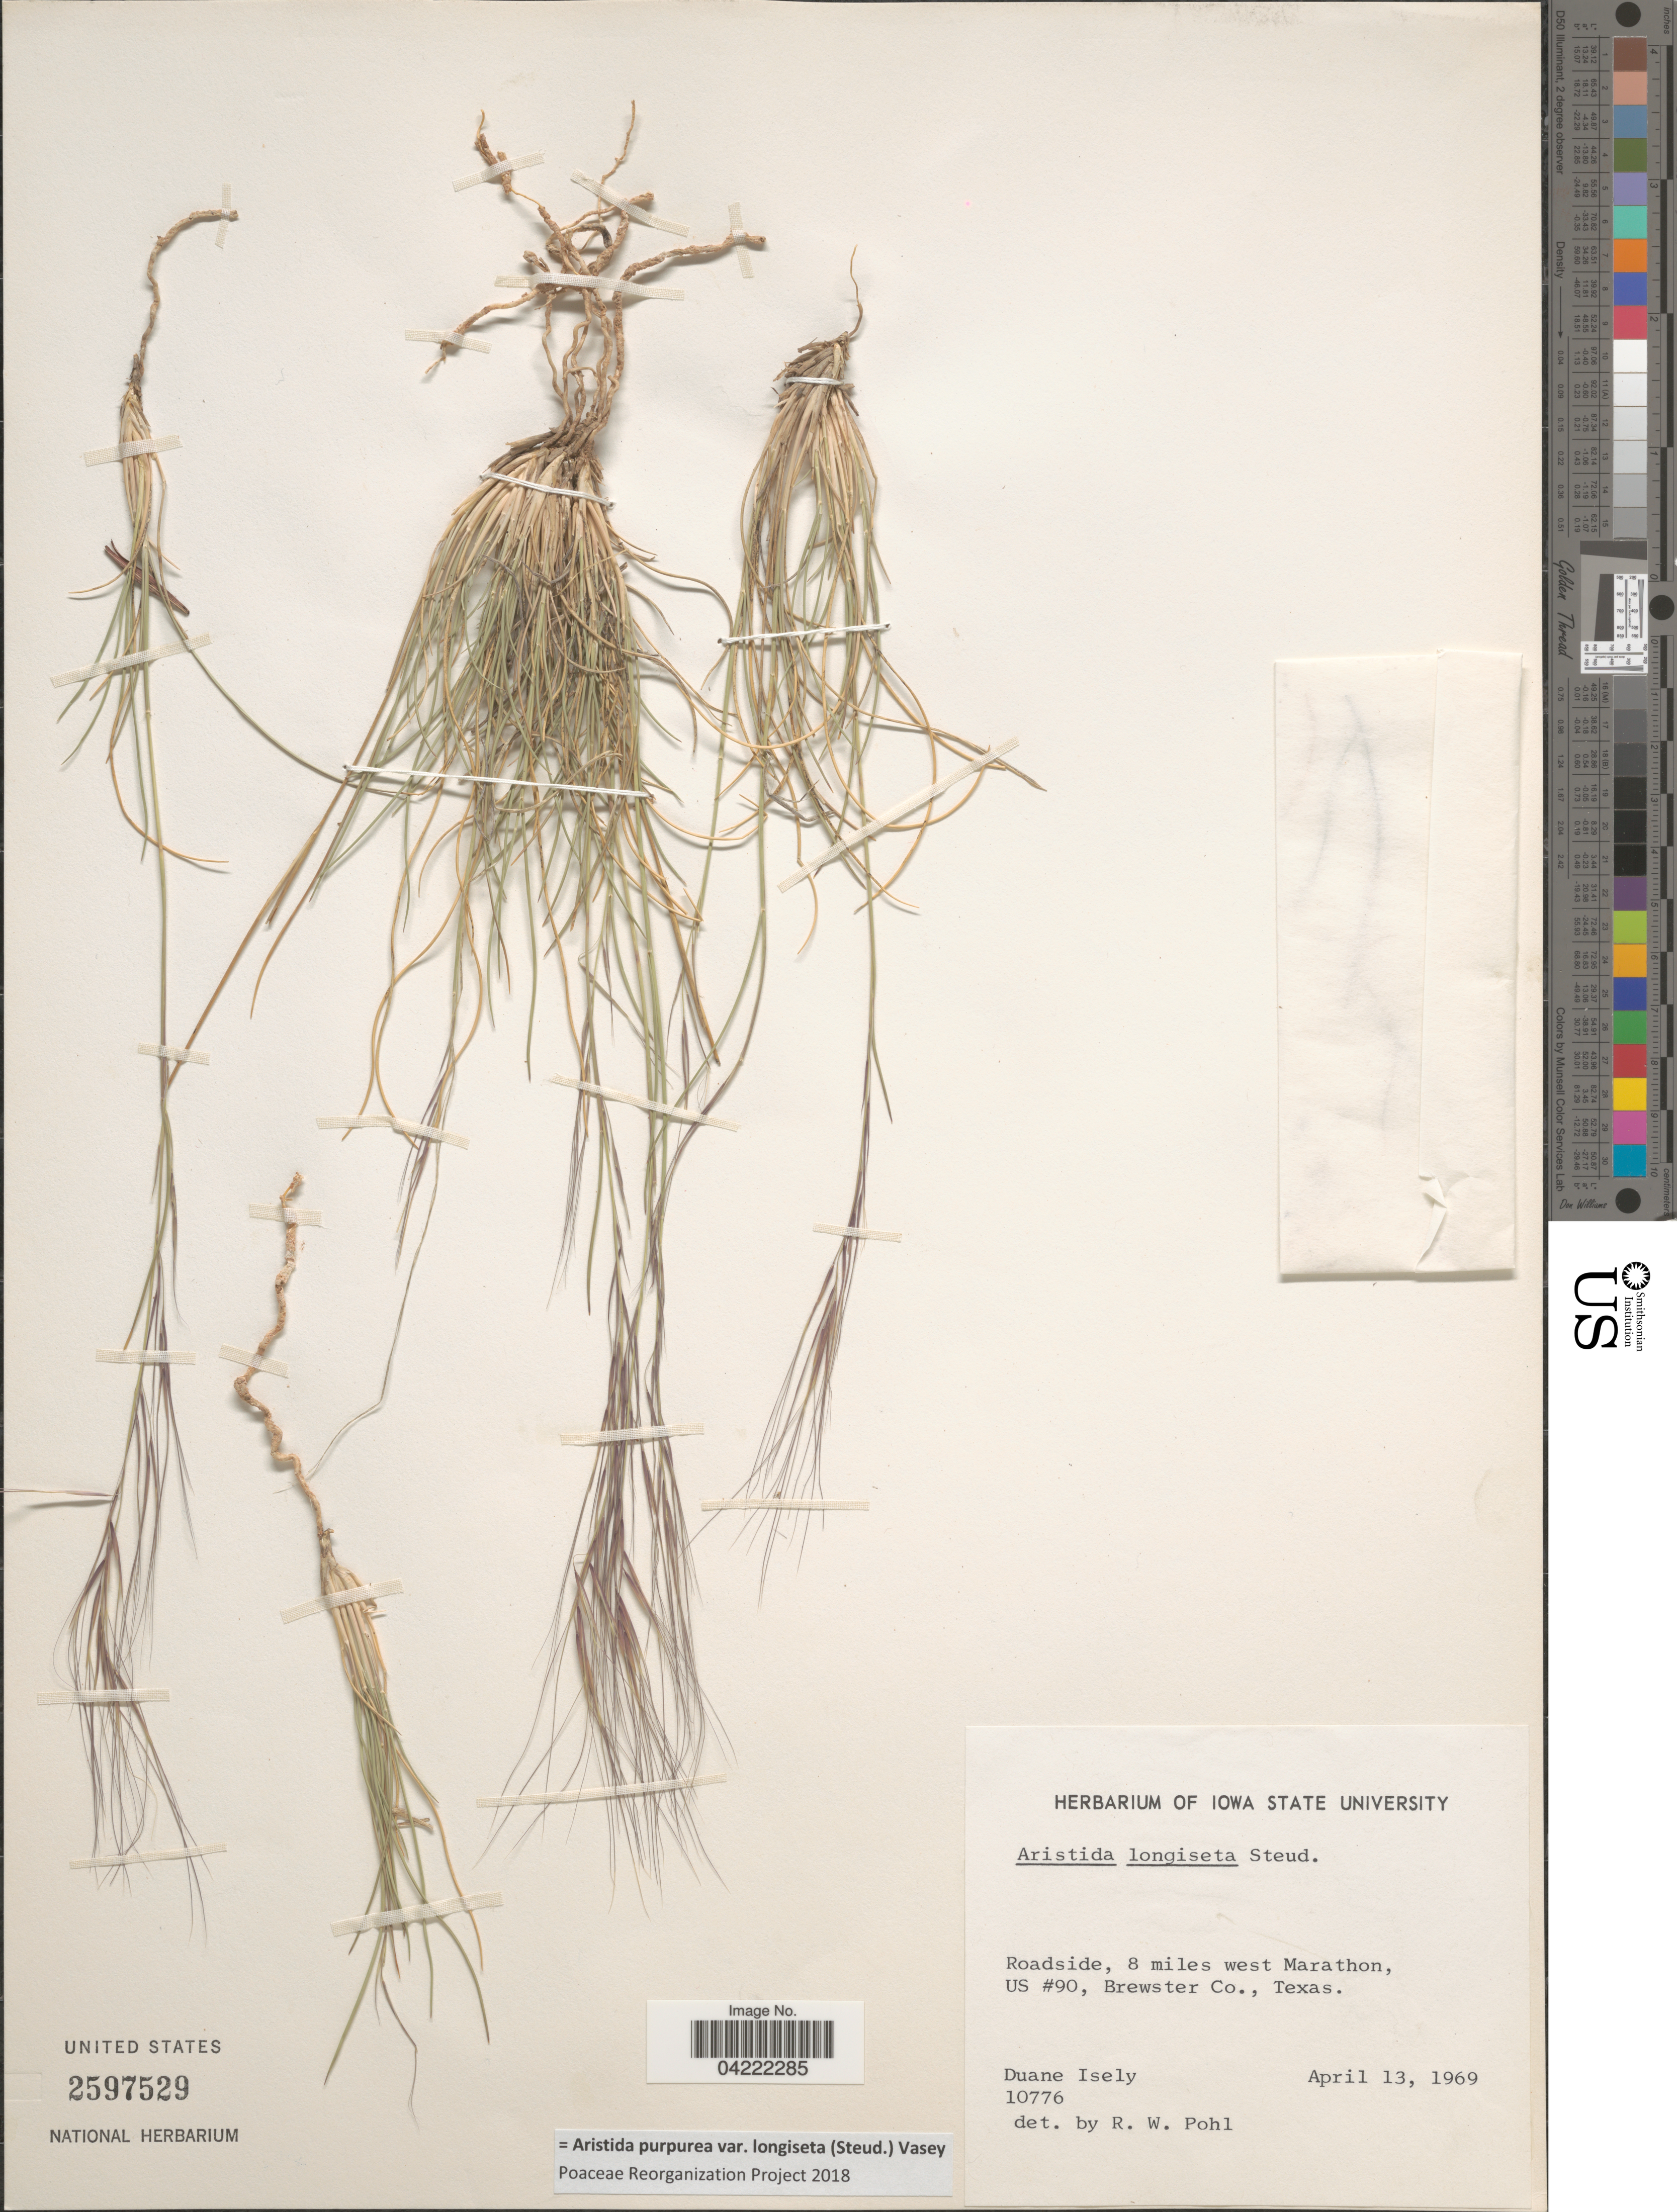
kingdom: Plantae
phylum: Tracheophyta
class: Liliopsida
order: Poales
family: Poaceae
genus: Aristida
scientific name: Aristida purpurea var. longiseta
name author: (Steud.) Vasey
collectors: D. Isely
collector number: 10776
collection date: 1969-04-13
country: United States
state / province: Texas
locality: Roadside, 8 miles west Marathon, US #90, Brewster Co.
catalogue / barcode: US 2597529